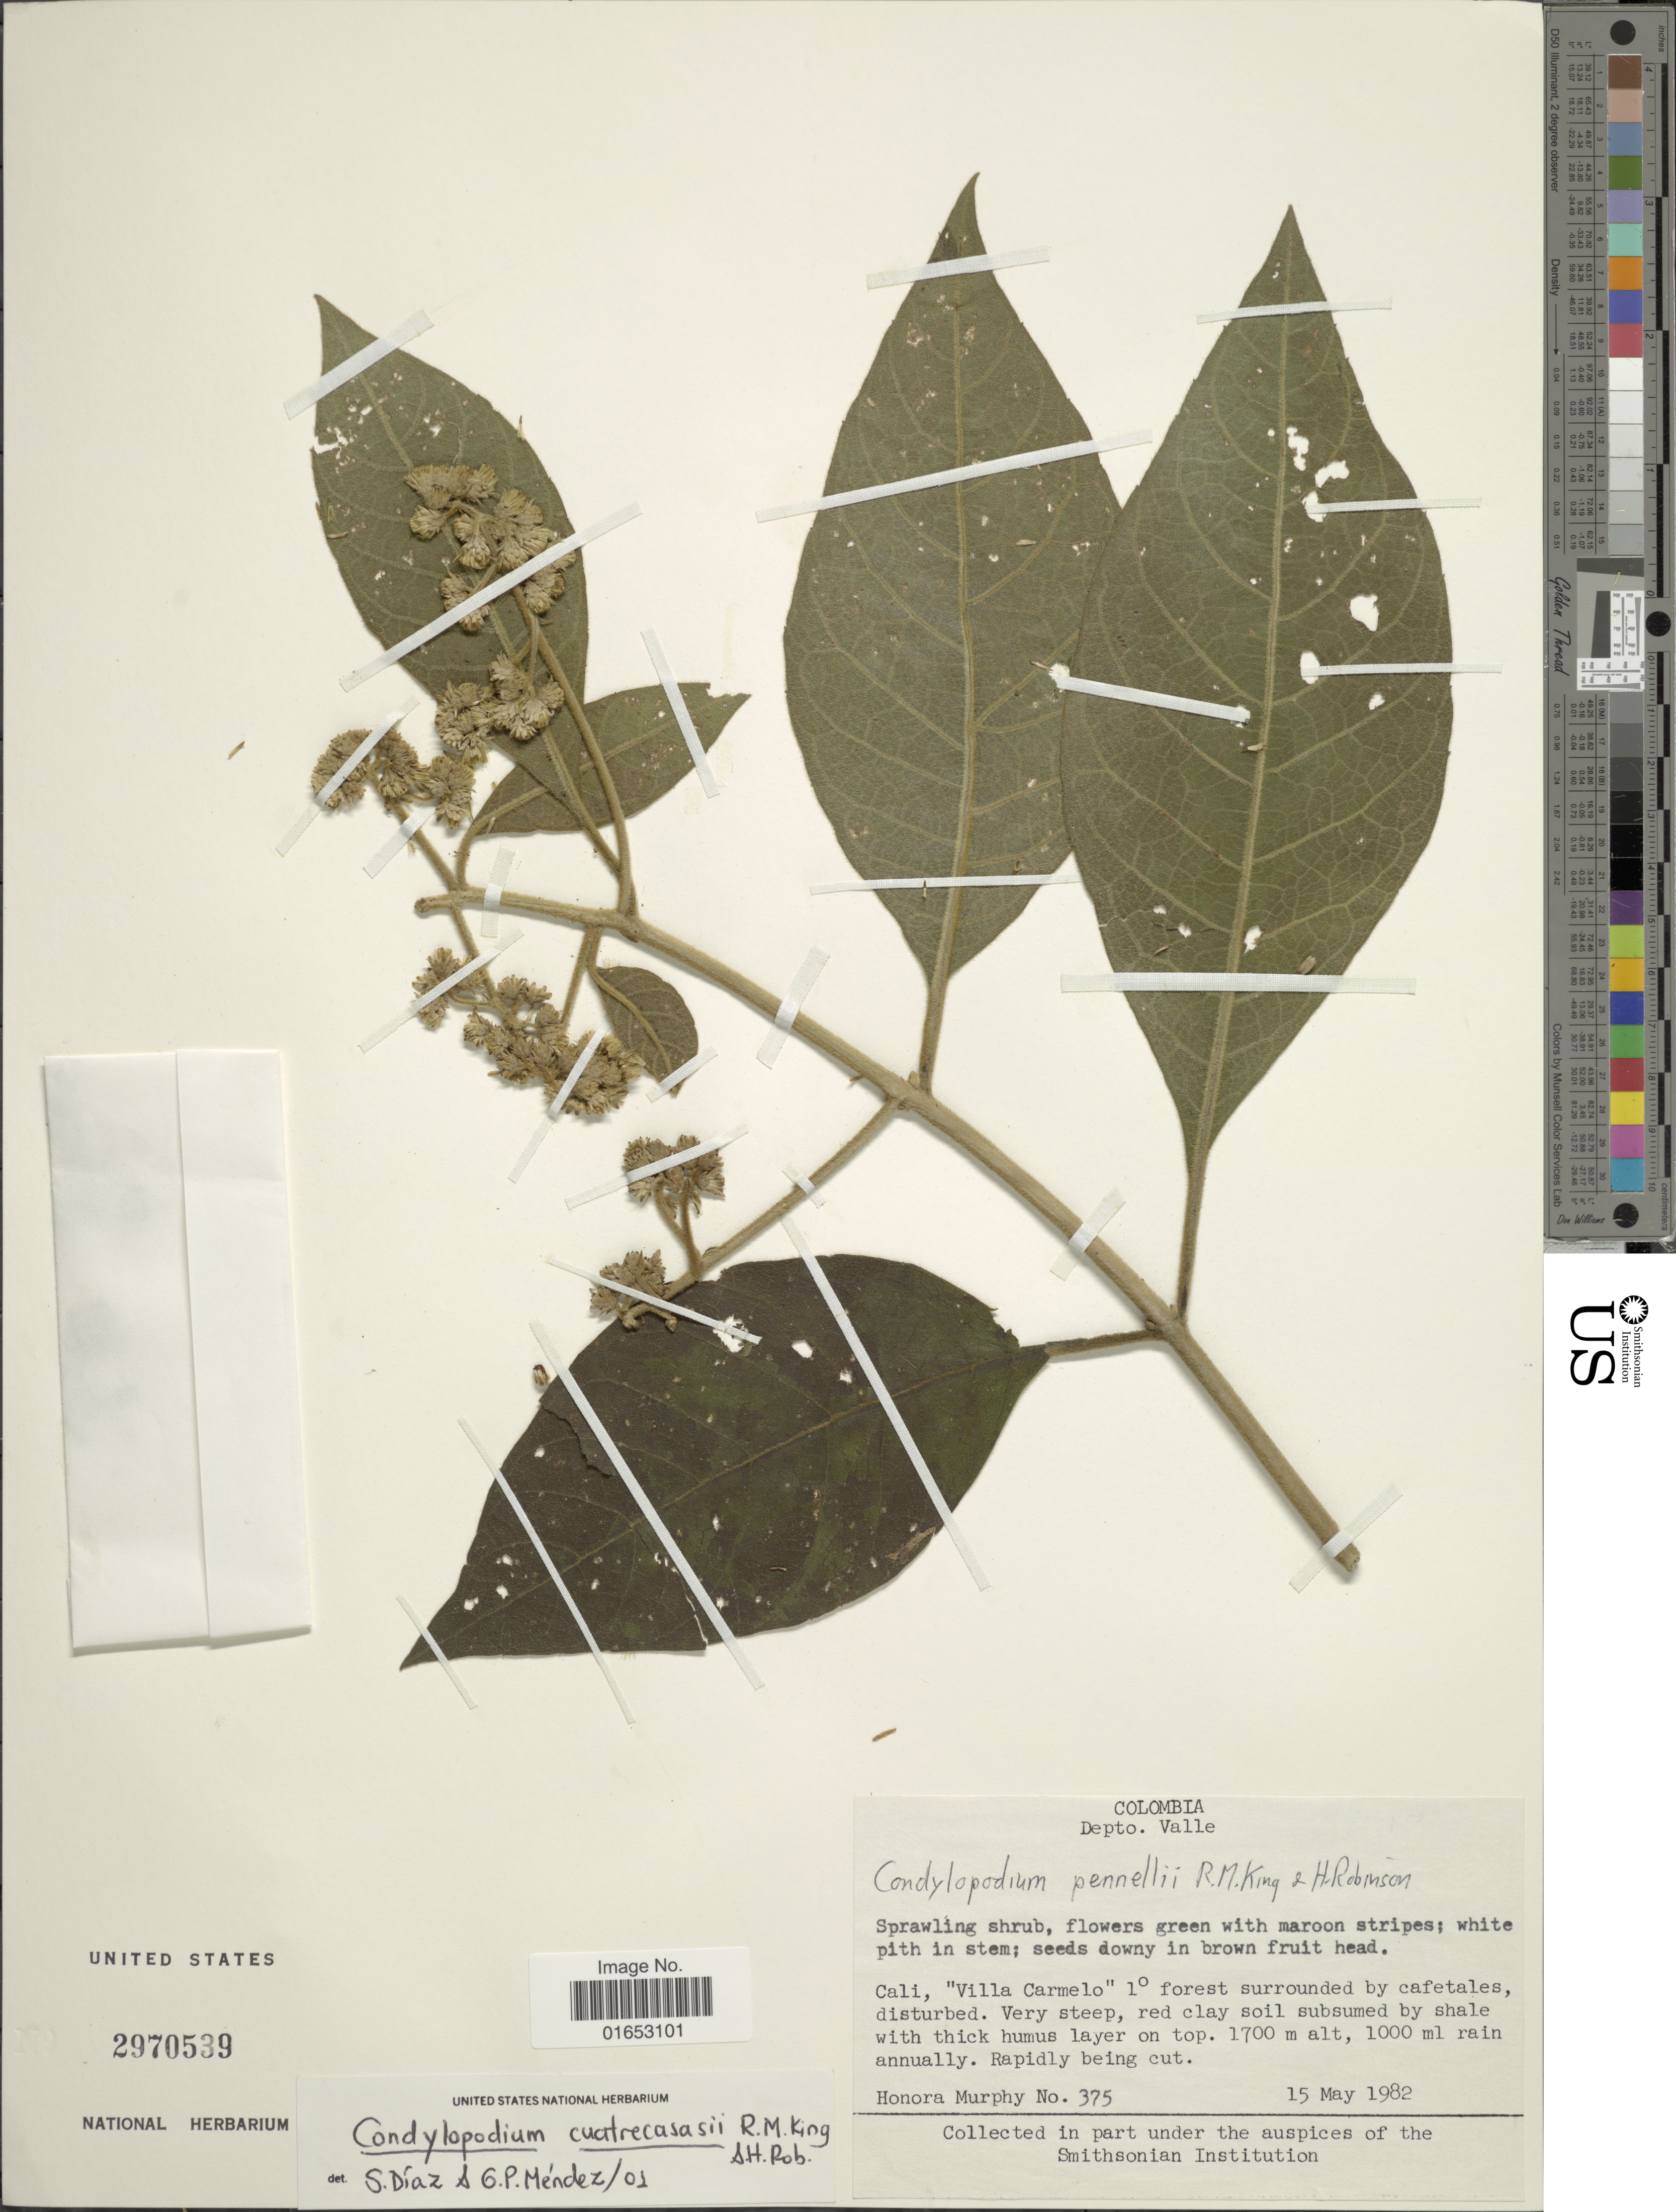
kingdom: Plantae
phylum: Tracheophyta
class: Magnoliopsida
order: Asterales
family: Asteraceae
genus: Condylopodium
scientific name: Condylopodium cuatrecasasii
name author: R.M. King & H. Rob.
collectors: H. Murphy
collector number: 375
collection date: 1982-05-15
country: Colombia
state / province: Valle del Cauca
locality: Cali, "Villa Carmelo" 1° forest surrounded by cafetales, Depto. Valle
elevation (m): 1700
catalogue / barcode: US 2970539